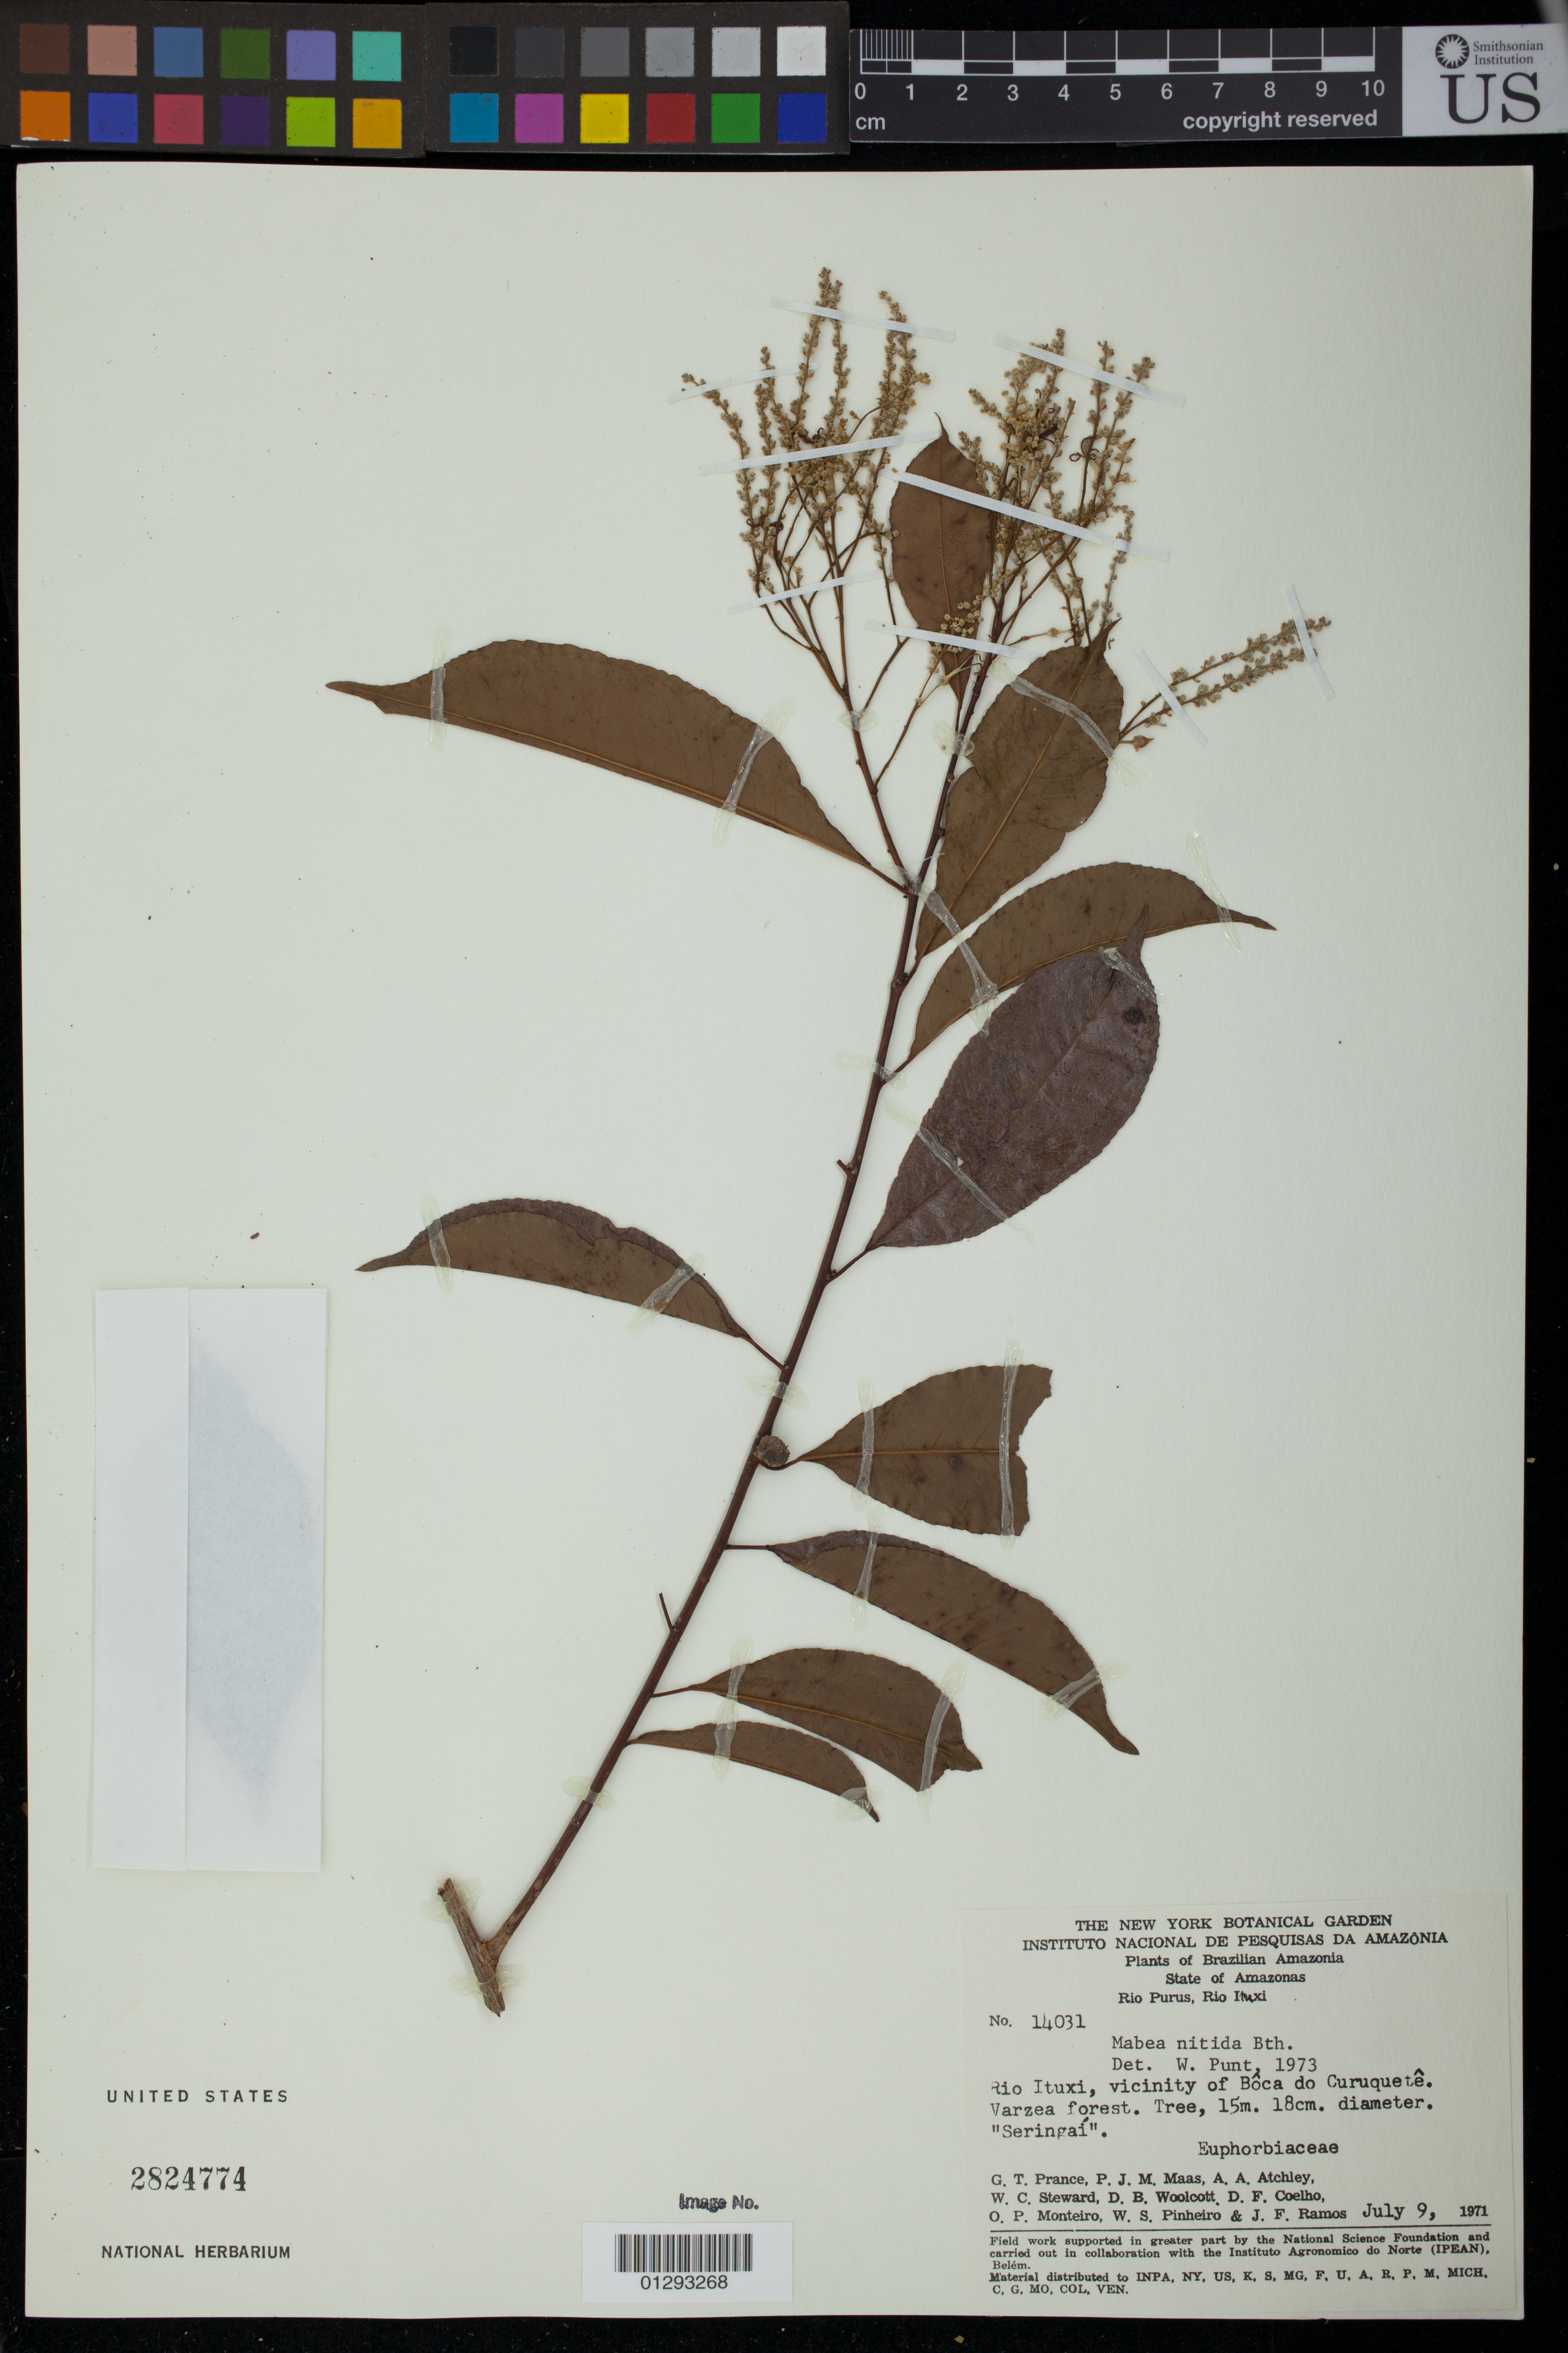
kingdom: Plantae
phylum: Tracheophyta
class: Magnoliopsida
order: Malpighiales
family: Euphorbiaceae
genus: Mabea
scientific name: Mabea nitida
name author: Spruce ex Benth.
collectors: G. T. Prance, P. Maas, A. A. Atchley, W. C. Steward, D. B. Woolcott, D. F. Coêlho, O. P. Monteiro, W. S. Pinheiro & J. F. Ramos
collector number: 14031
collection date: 1971-07-09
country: Brazil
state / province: Amazonas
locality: Rio Purus, Rio Ituxi, vicinity of Boca do Curuquete. Varzea forest.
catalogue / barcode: US 2824774